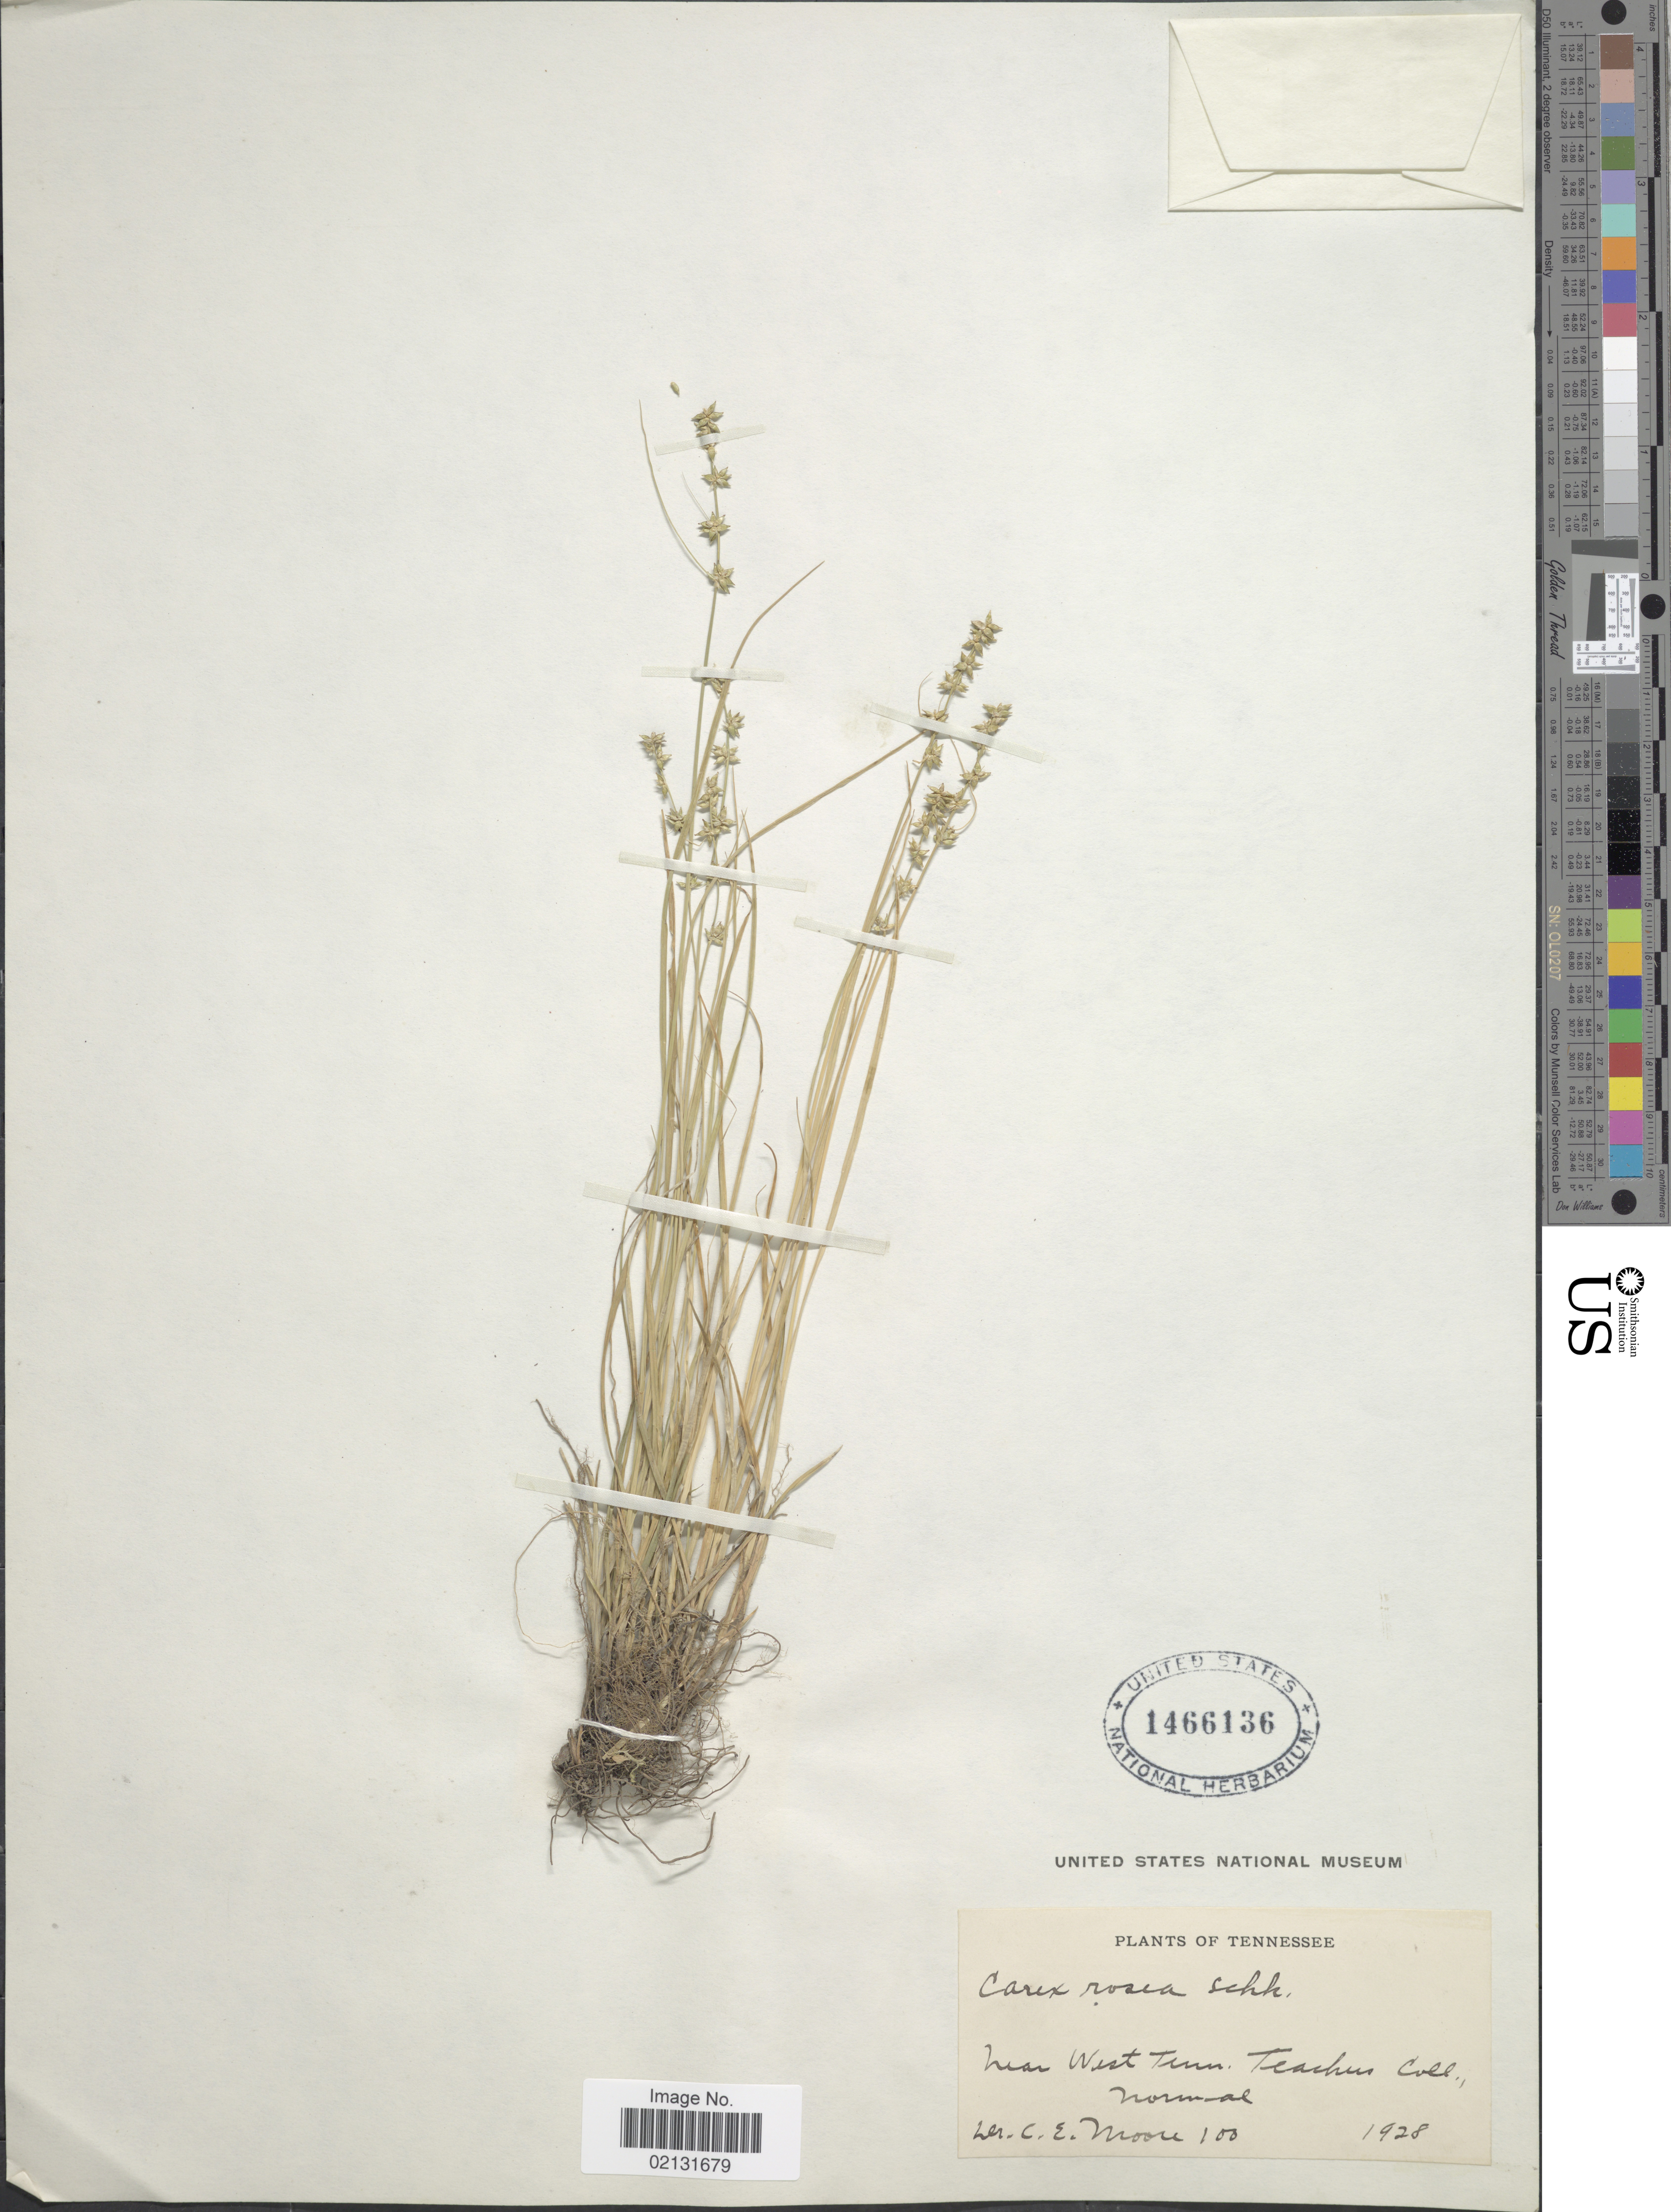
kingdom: Plantae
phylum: Tracheophyta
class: Liliopsida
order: Poales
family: Cyperaceae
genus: Carex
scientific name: Carex rosea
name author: Willd.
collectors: C. Moore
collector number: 100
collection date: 1928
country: United States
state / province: Tennessee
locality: Near West Tenn. Teachers Coll., Normal.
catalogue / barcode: US 1466136